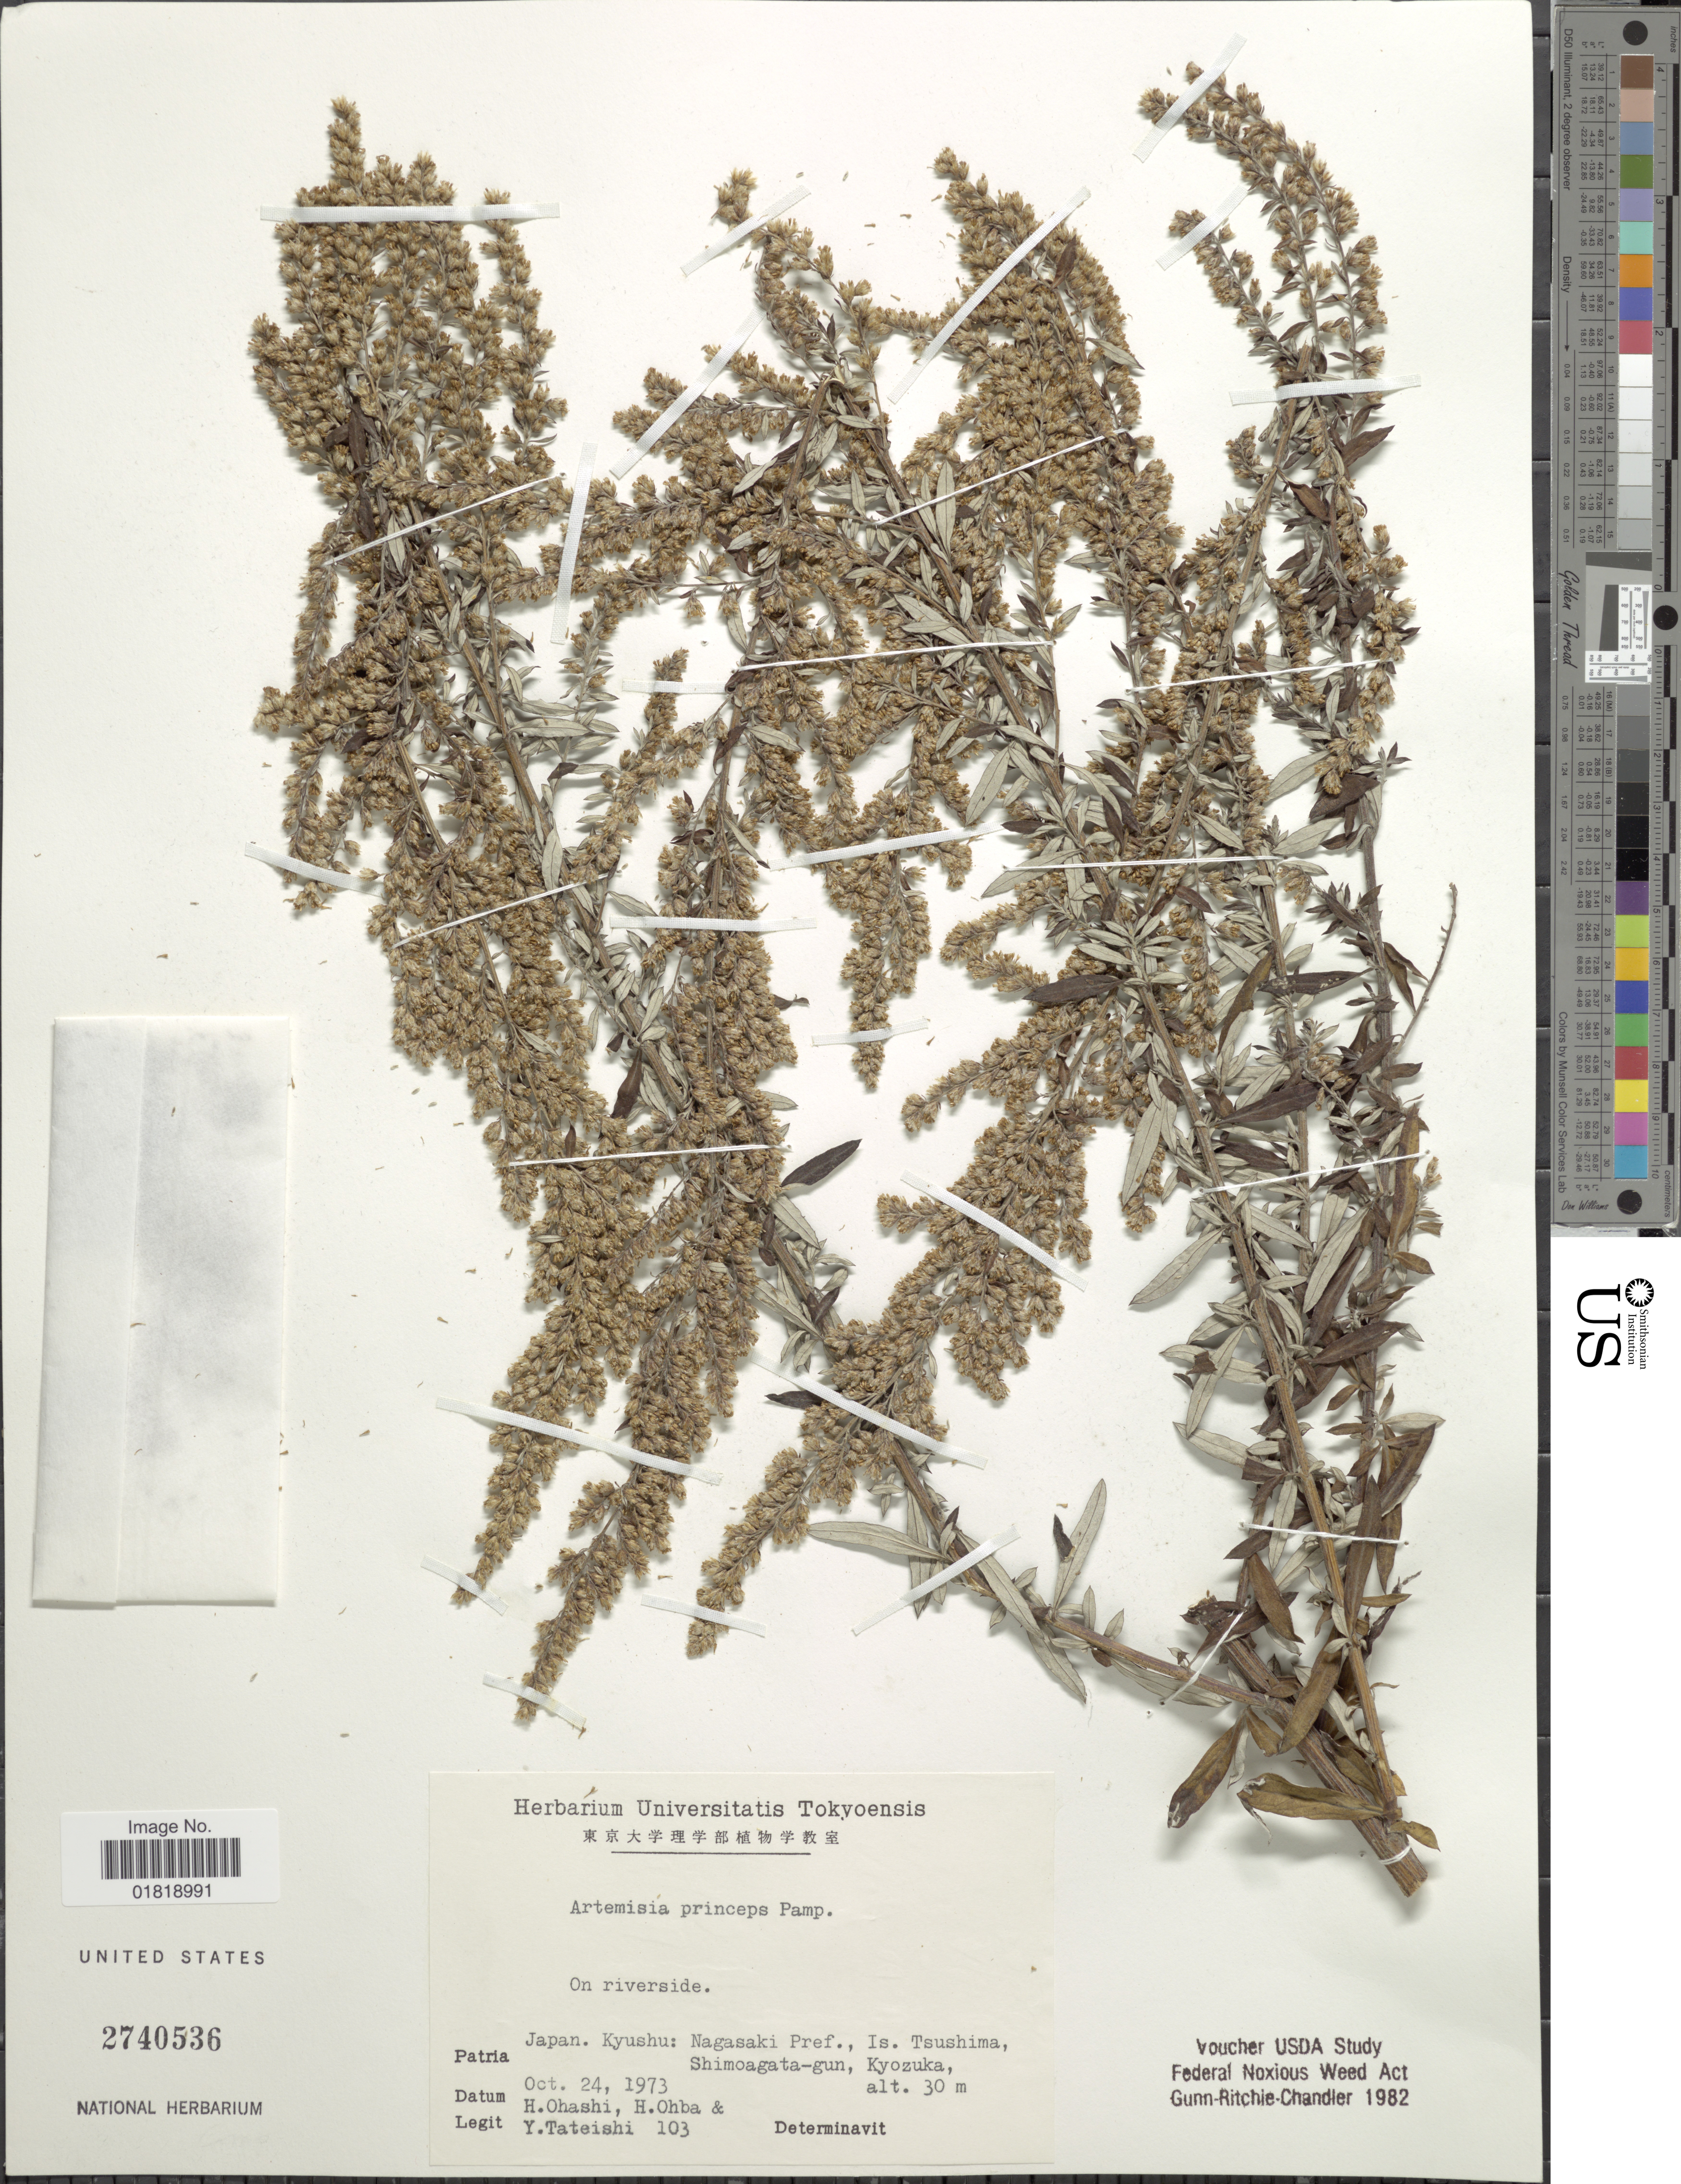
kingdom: Plantae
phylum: Tracheophyta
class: Magnoliopsida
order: Asterales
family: Asteraceae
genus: Artemisia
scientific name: Artemisia princeps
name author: Pamp.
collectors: H. Ohashi, H. Ohba & Y. Tateishi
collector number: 103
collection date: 1973-10-24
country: Japan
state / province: Nagasaki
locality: Kyushu: Nagasaki Pref., Is. Tsushima, Shimoagata-gun, Kyozuka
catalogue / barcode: US 2740536